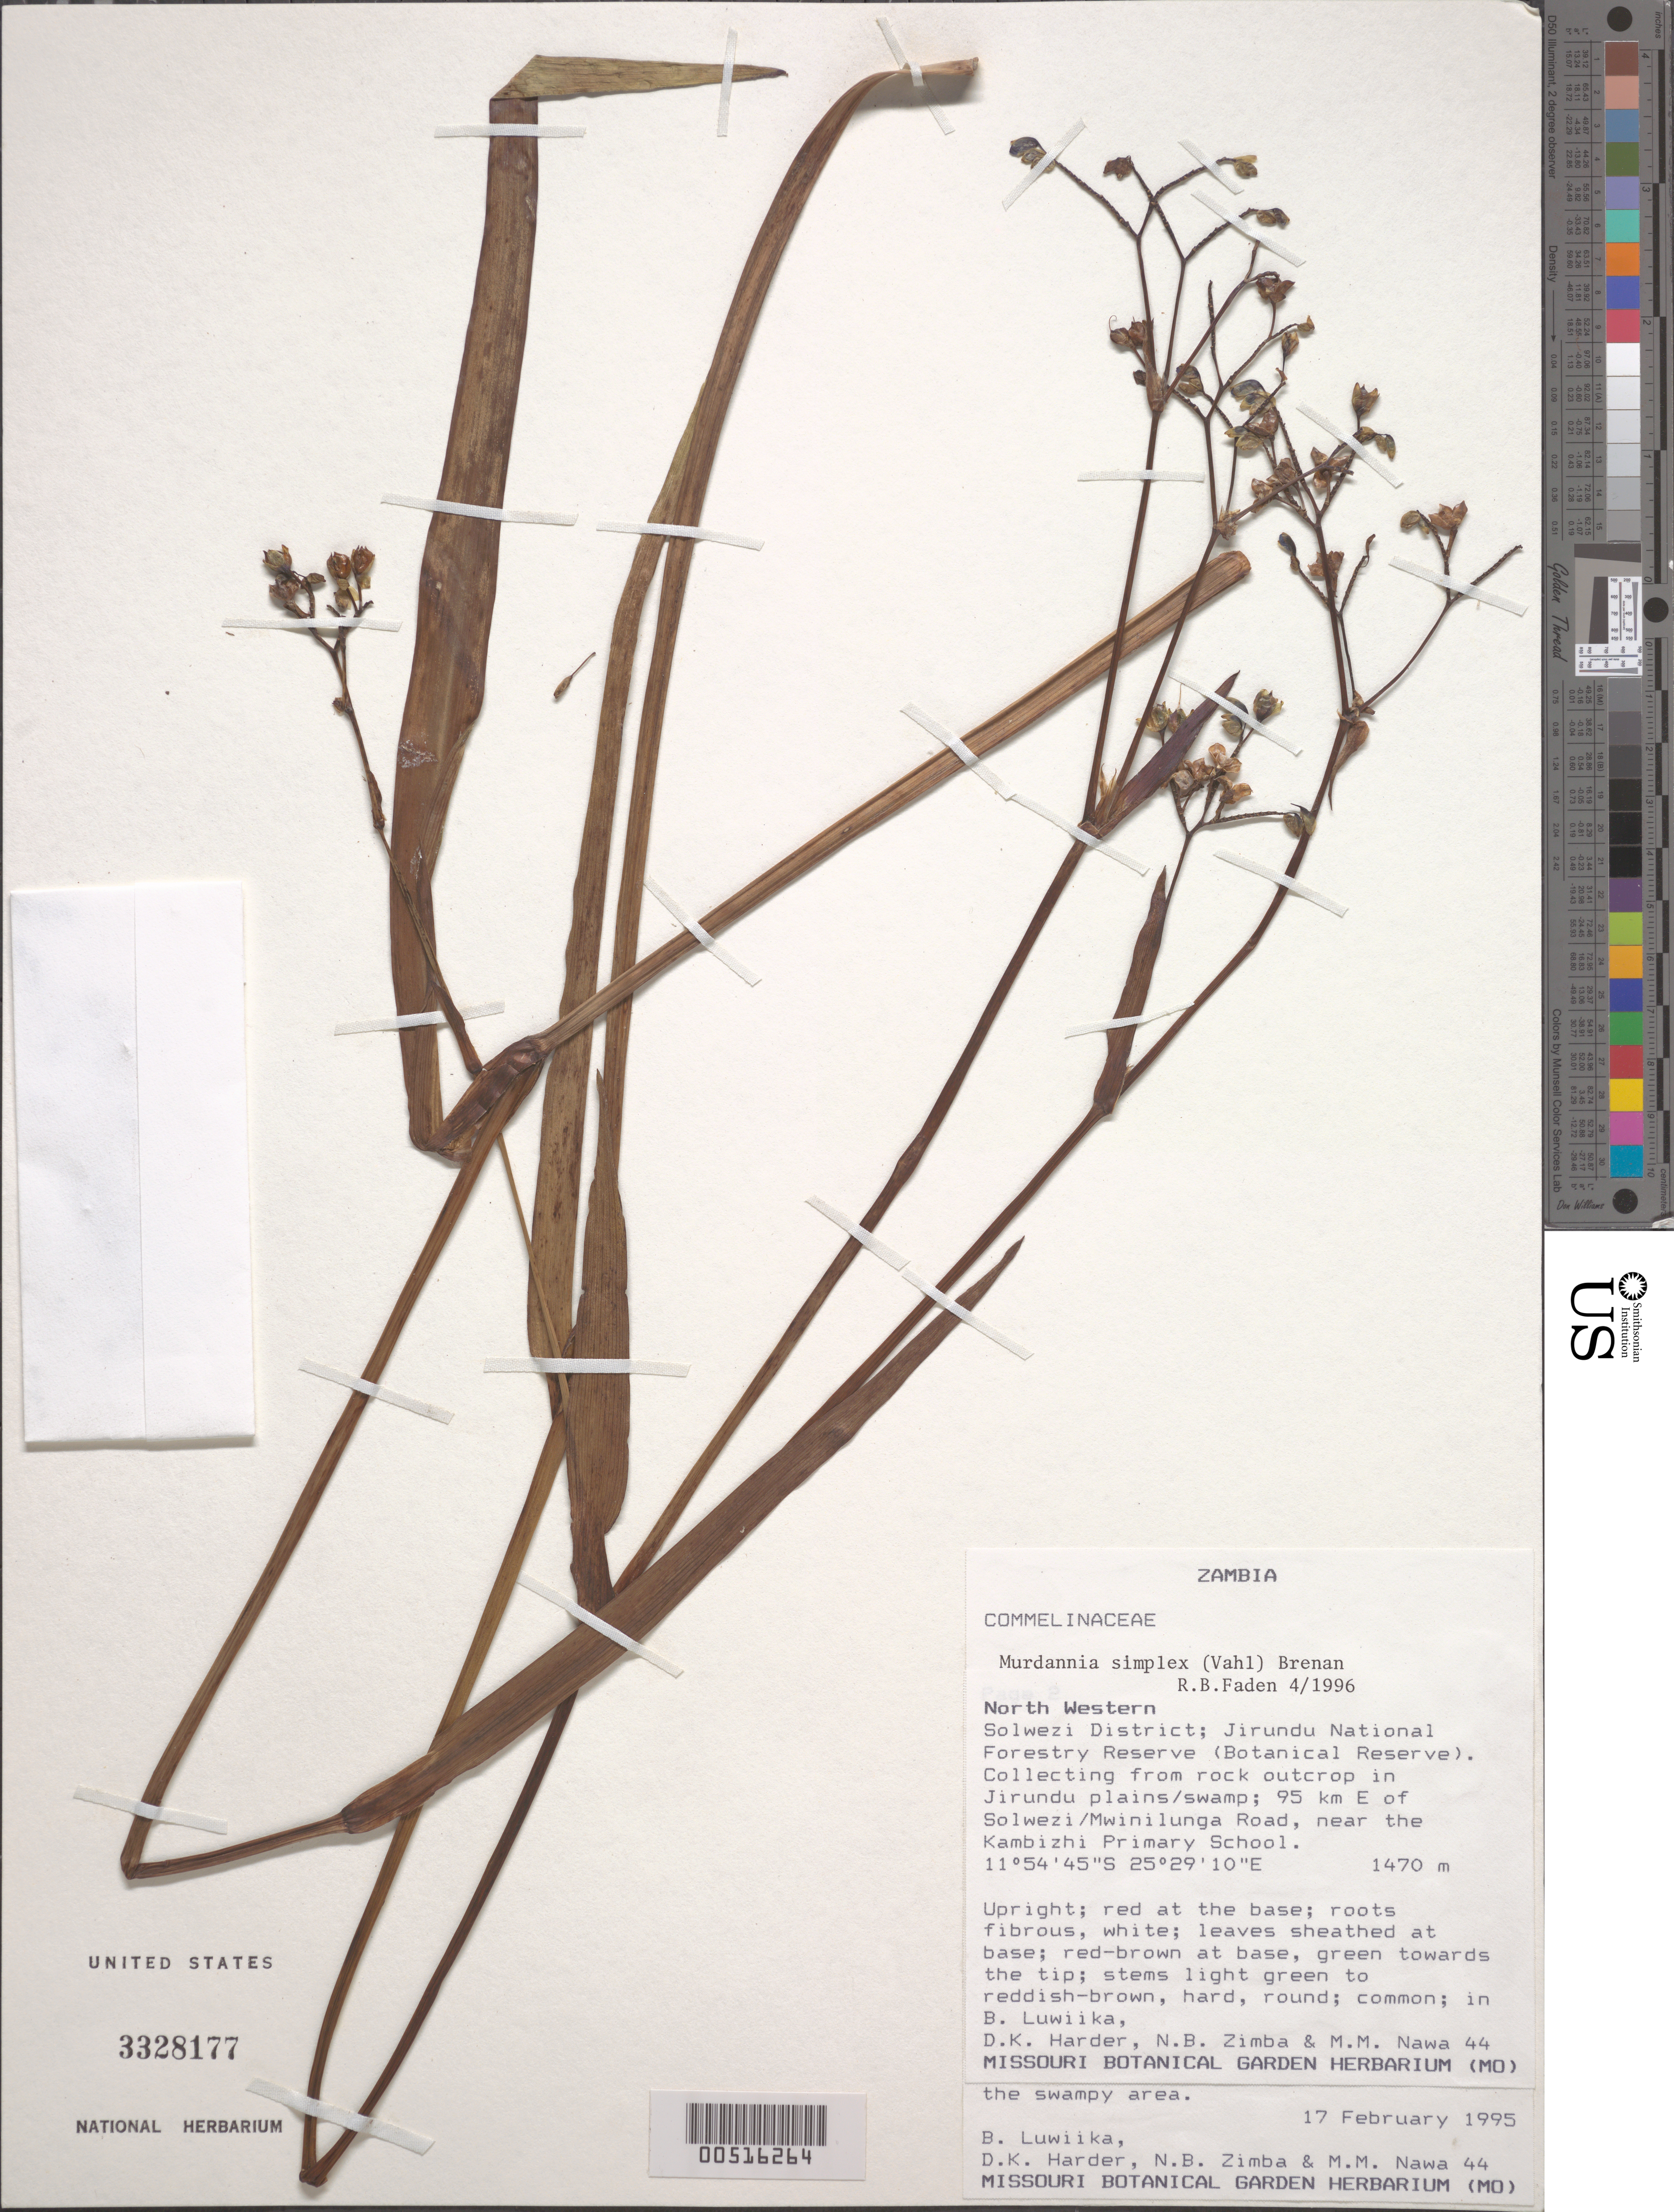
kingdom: Plantae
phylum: Tracheophyta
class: Liliopsida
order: Commelinales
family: Commelinaceae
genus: Murdannia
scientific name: Murdannia simplex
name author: (Vahl) Brenan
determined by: Faden, Robert B., (US), Smithsonian Institution - National Museum of Natural History (UNITED STATES)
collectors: B. Luwiika, D. Harder, N. B. Zimba & M. Nawa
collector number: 44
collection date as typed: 17 Feb 1995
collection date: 1995-02-17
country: Zambia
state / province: North-Western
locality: Solwezi dist. jirundu national forestry reserve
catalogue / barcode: US 3328177